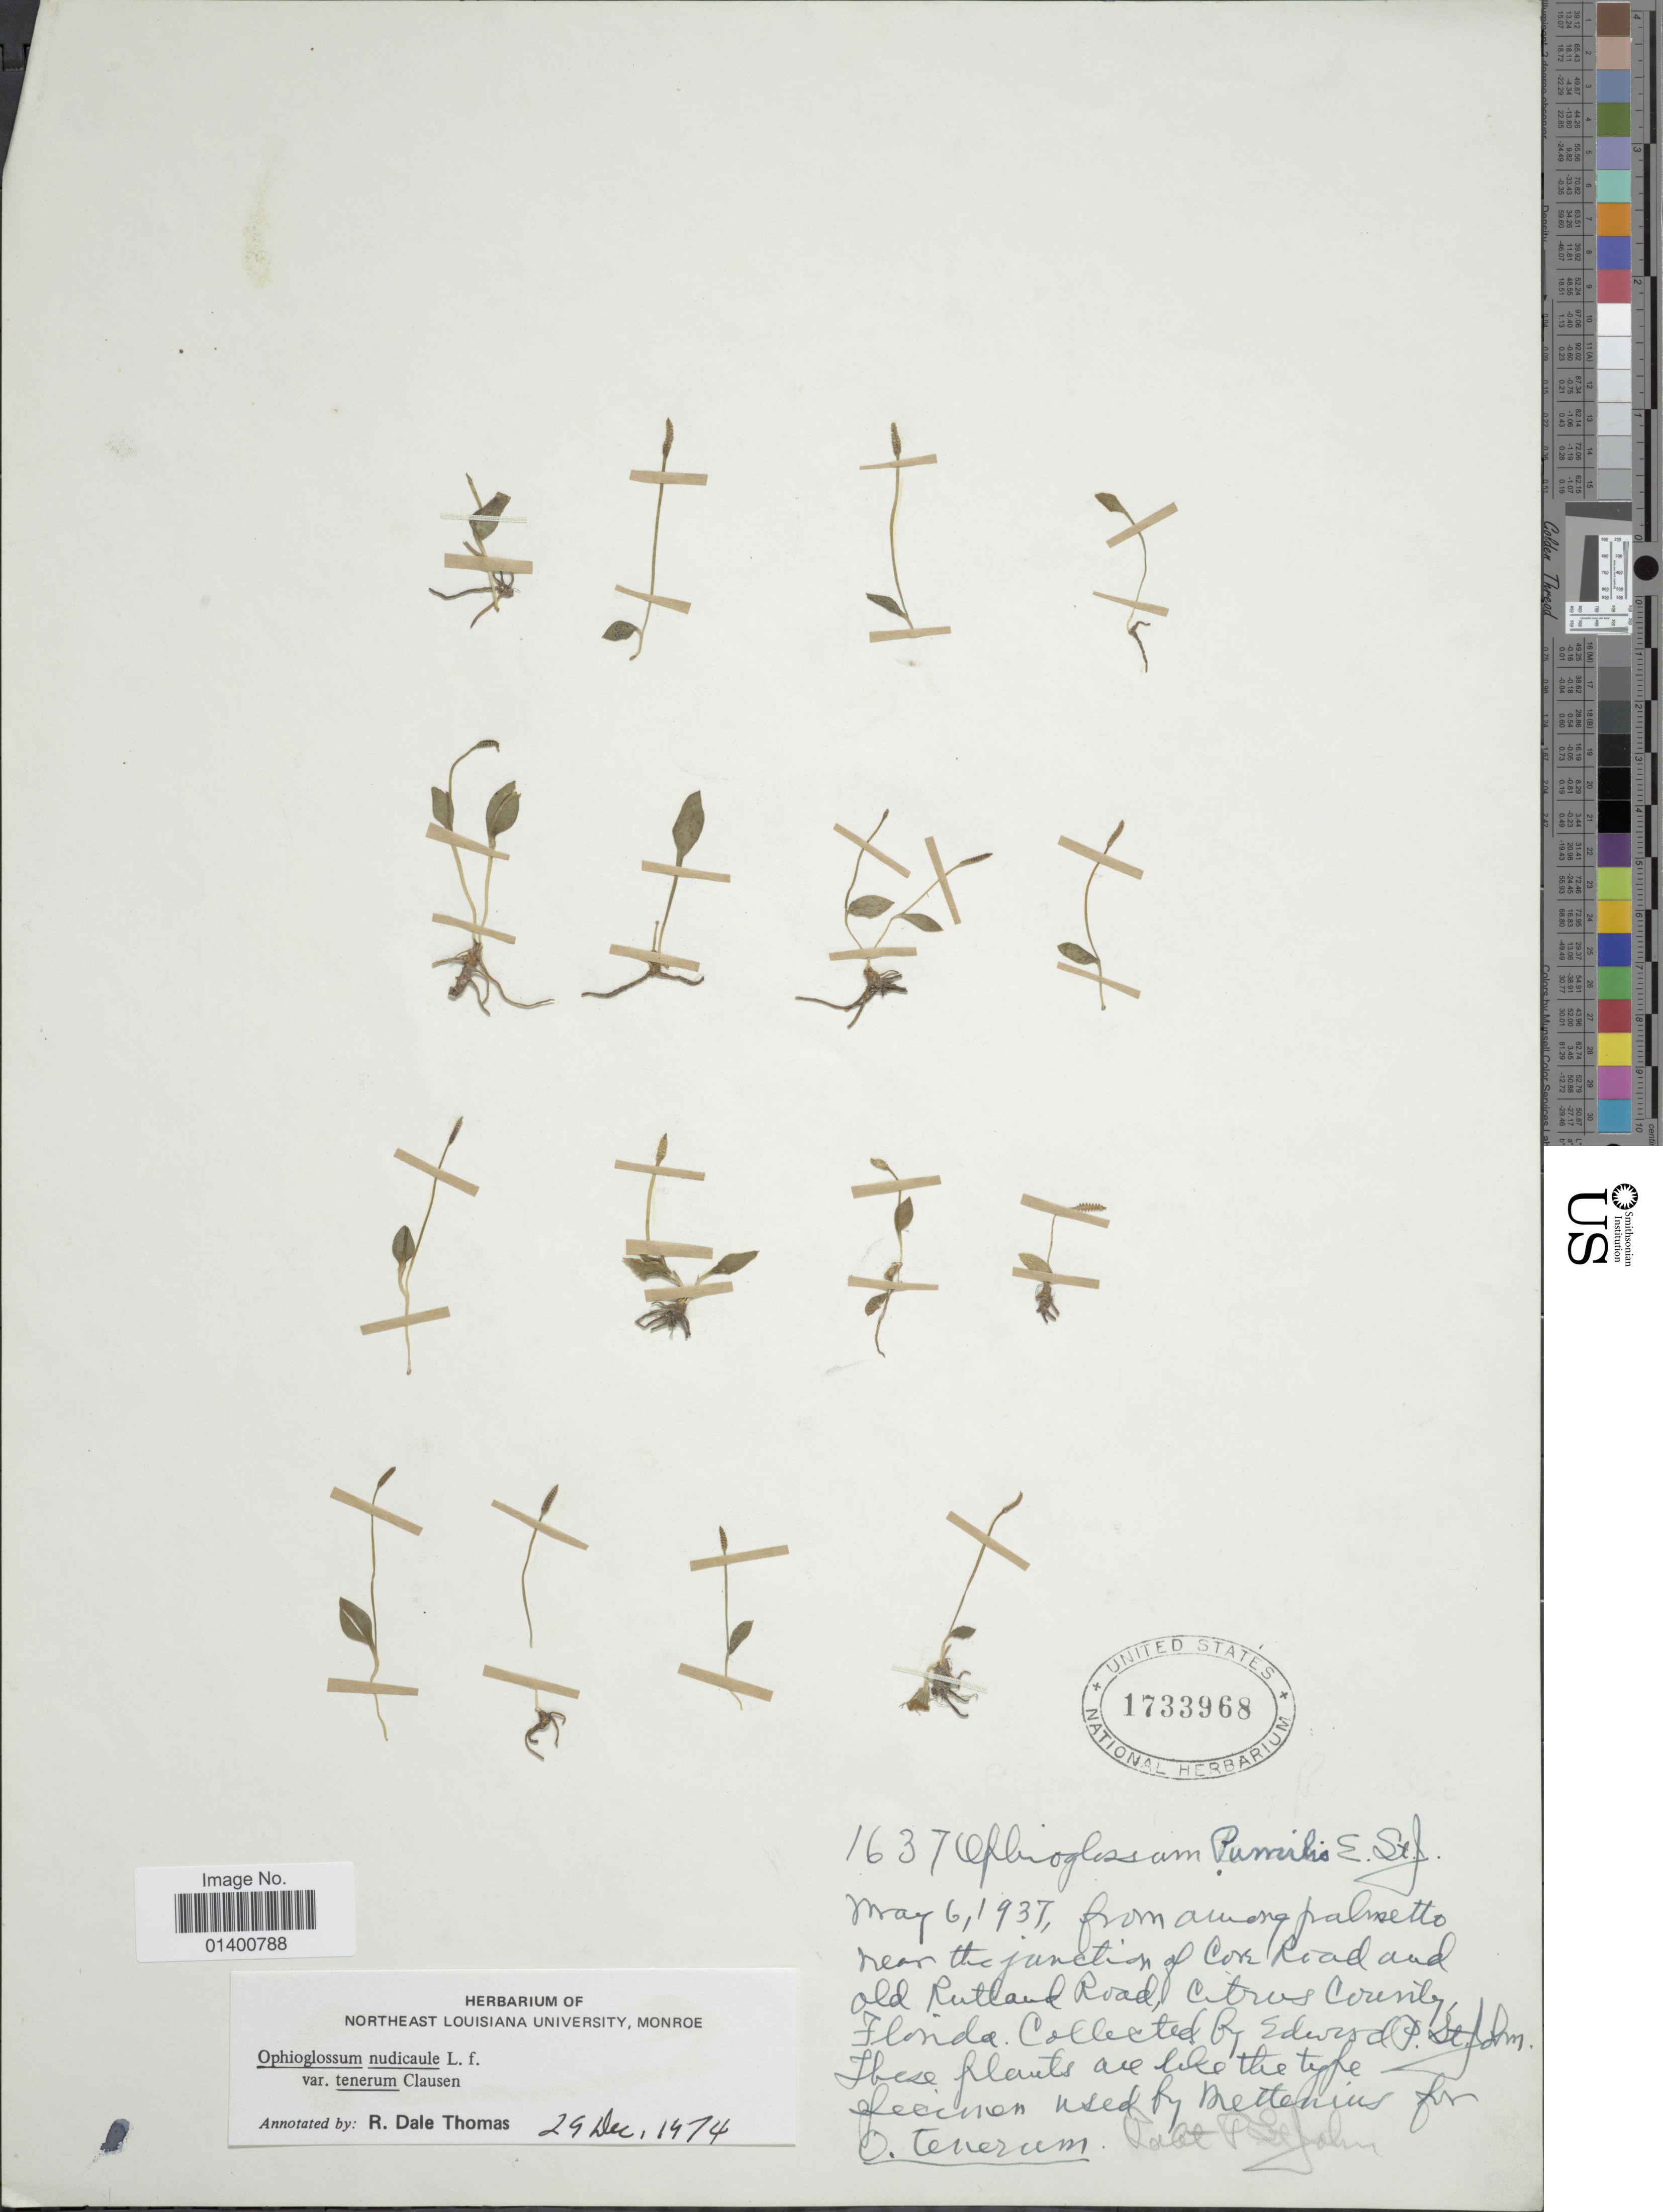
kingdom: Plantae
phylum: Tracheophyta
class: Polypodiopsida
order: Ophioglossales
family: Ophioglossaceae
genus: Ophioglossum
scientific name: Ophioglossum nudicaule var. tenerum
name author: (Mett. ex Prantl) R.T. Clausen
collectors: R. P. St. John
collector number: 1637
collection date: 1937-05-06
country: United States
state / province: Florida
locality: Near the junction of Cove Road and old Rutland Road, Citrus County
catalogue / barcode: US 1733968